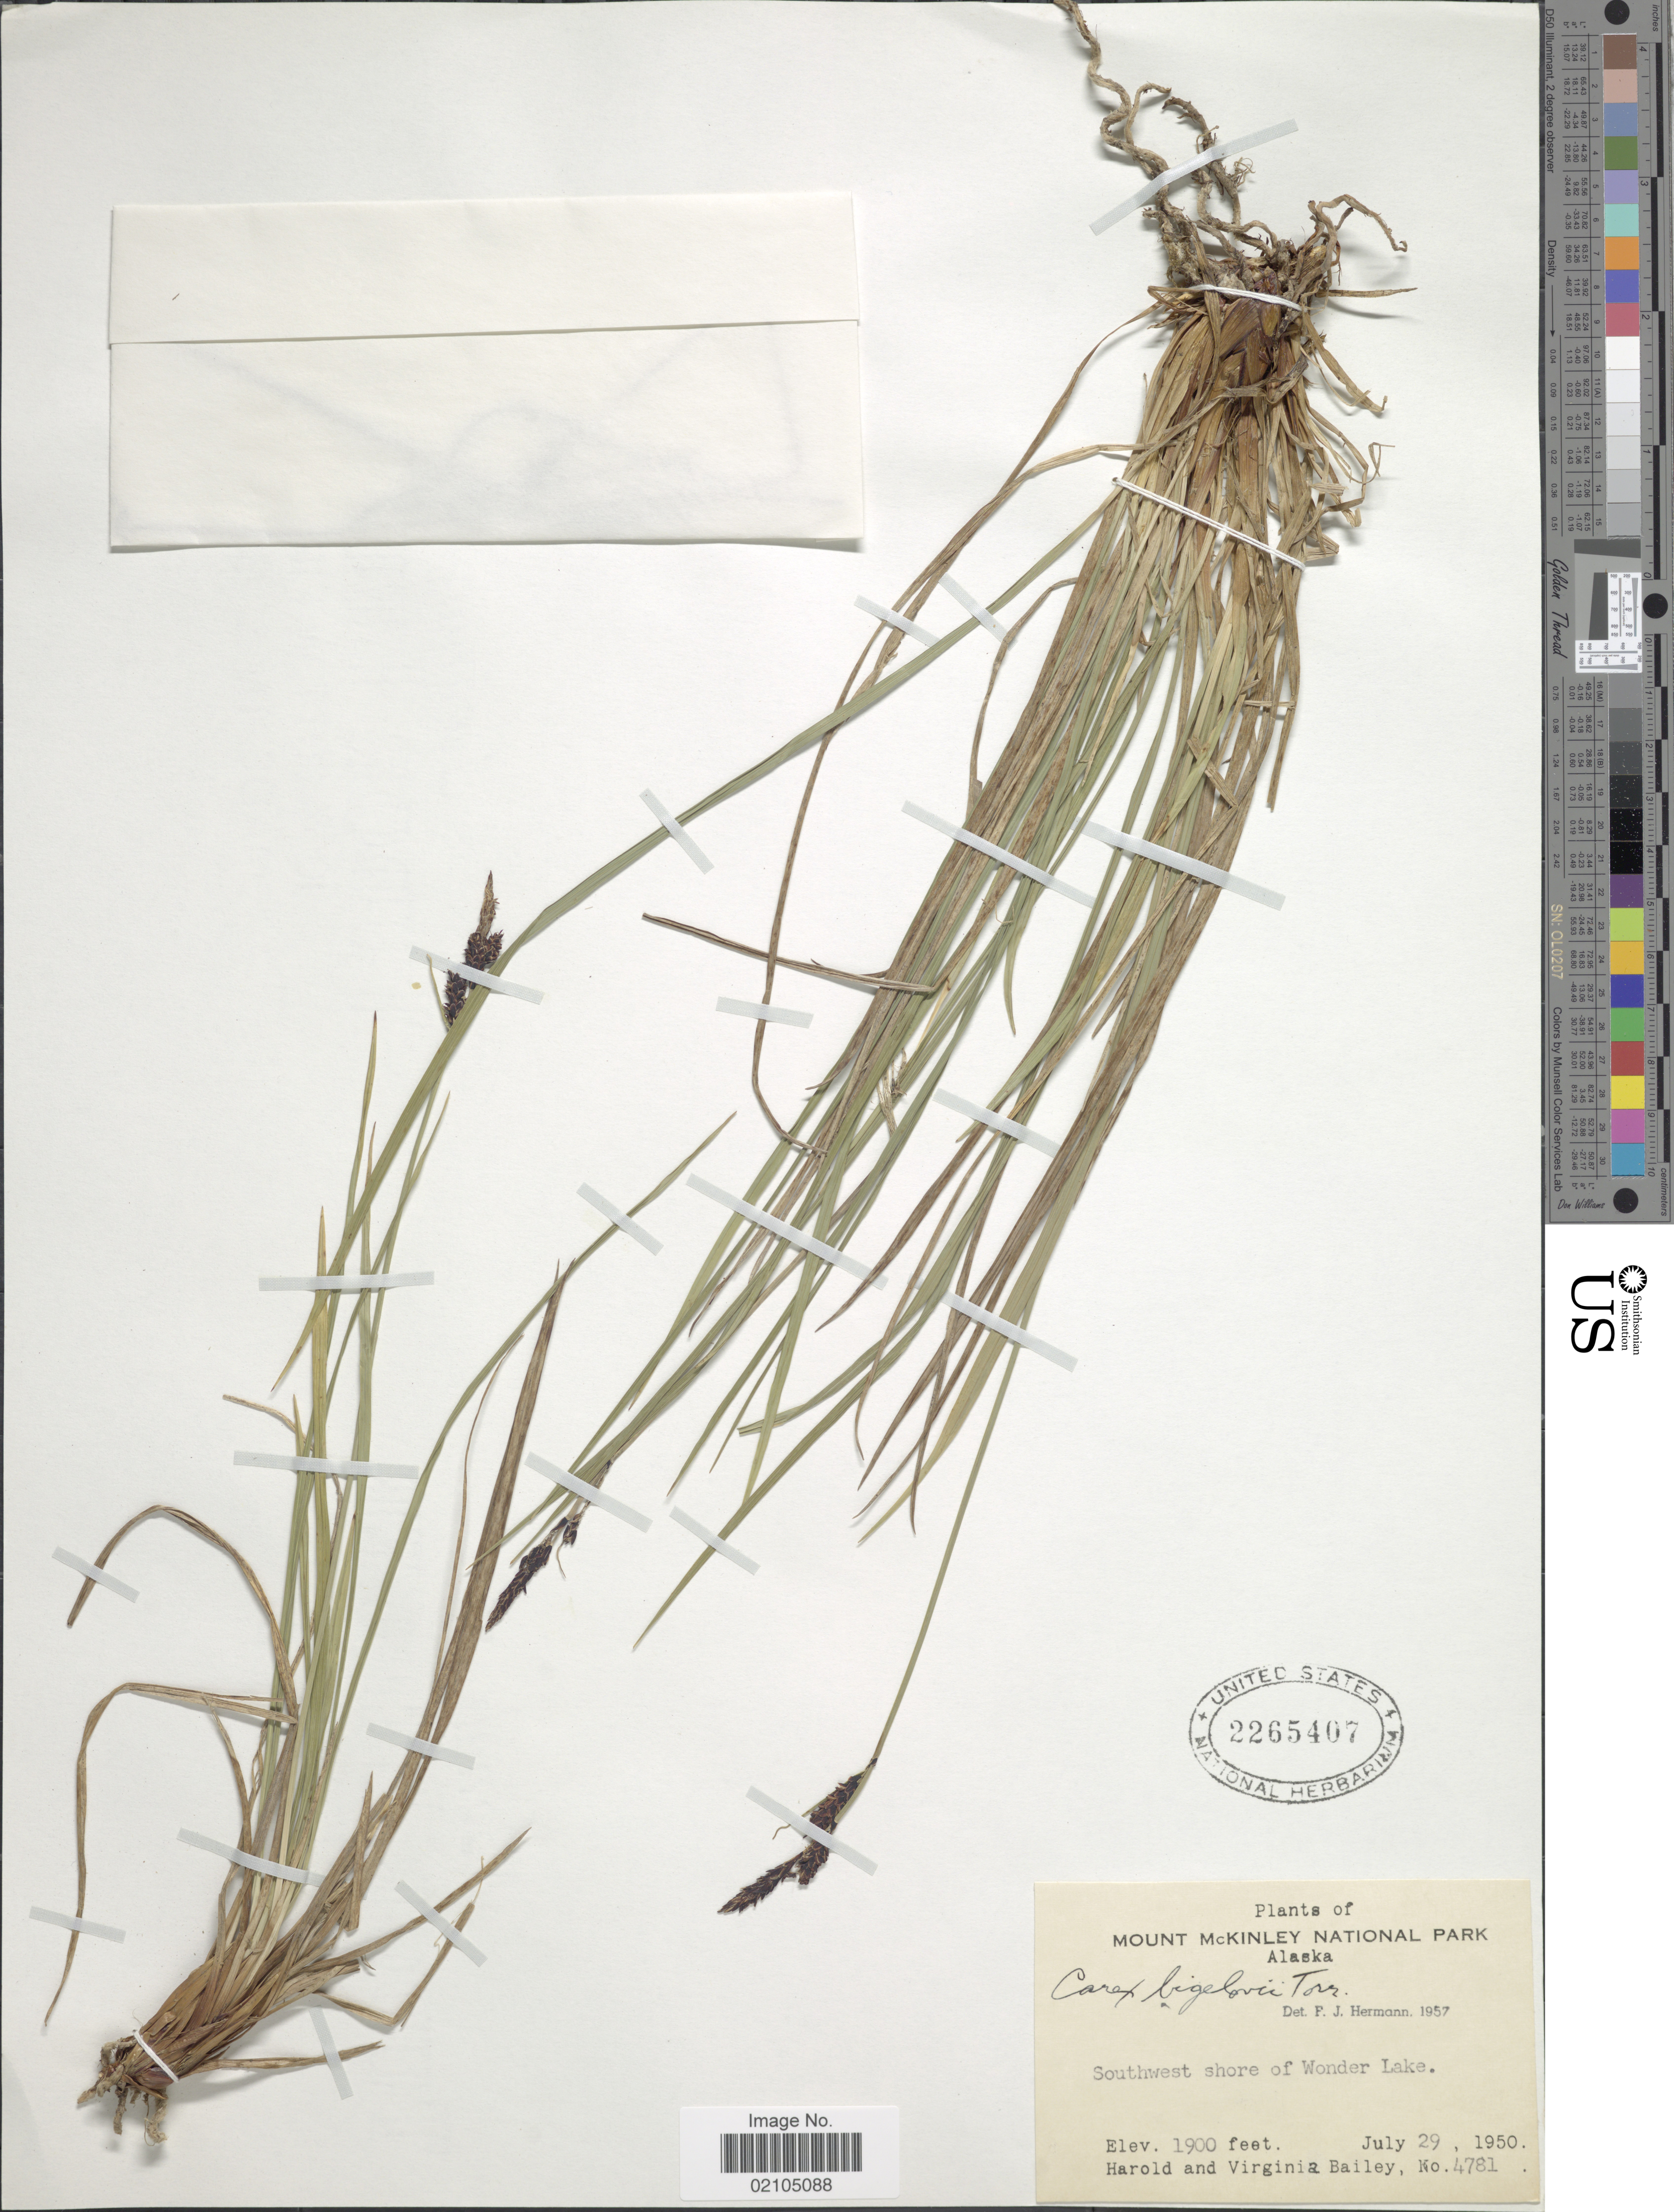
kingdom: Plantae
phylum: Tracheophyta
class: Liliopsida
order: Poales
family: Cyperaceae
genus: Carex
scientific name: Carex bigelowii subsp. lugens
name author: (Holm) T.V. Egorova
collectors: H. Bailey & V. L. Bailey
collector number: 4781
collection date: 1950-07-29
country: United States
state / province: Alaska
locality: Mount McKinley National Park. Southwest shore of Wonder Lake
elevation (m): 579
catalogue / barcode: US 2265407